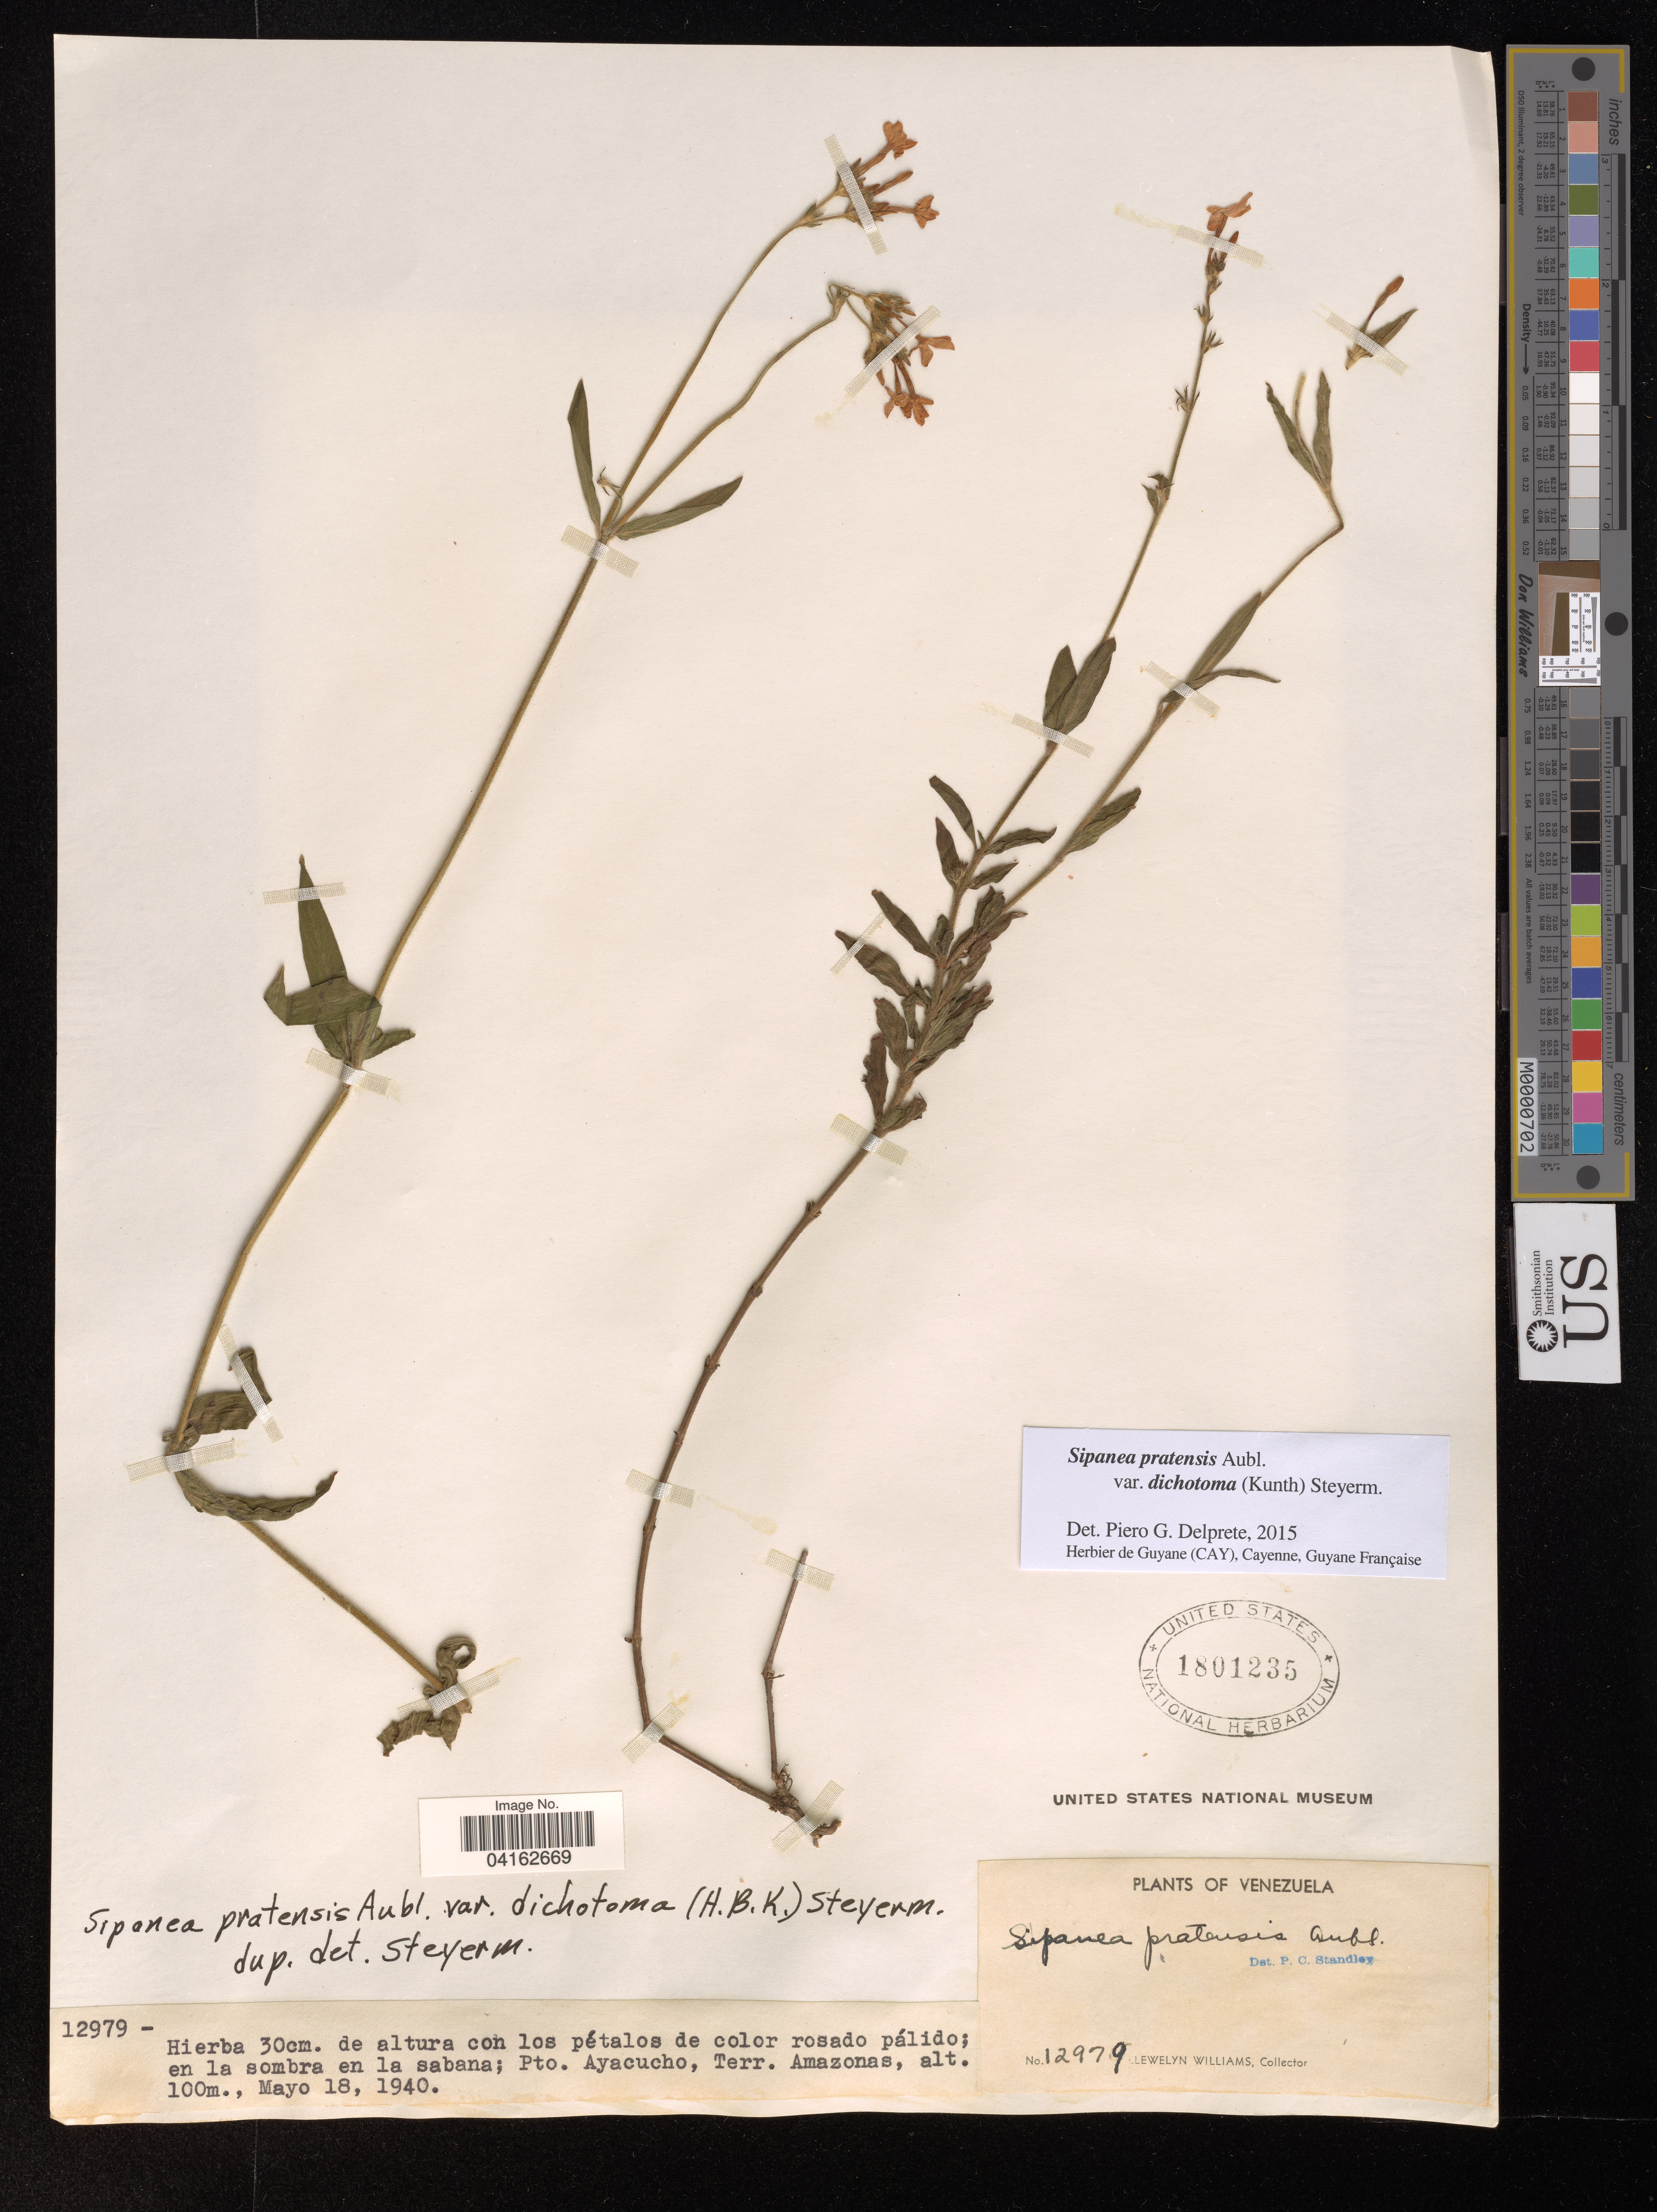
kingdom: Plantae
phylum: Tracheophyta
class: Magnoliopsida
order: Gentianales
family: Rubiaceae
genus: Sipanea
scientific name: Sipanea pratensis var. dichotoma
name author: (Kunth) Steyerm.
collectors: Ll. Williams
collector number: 12979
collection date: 1940-05-18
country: Venezuela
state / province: Amazonas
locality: Pto. Ayacucho.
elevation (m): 100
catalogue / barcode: US 1801235